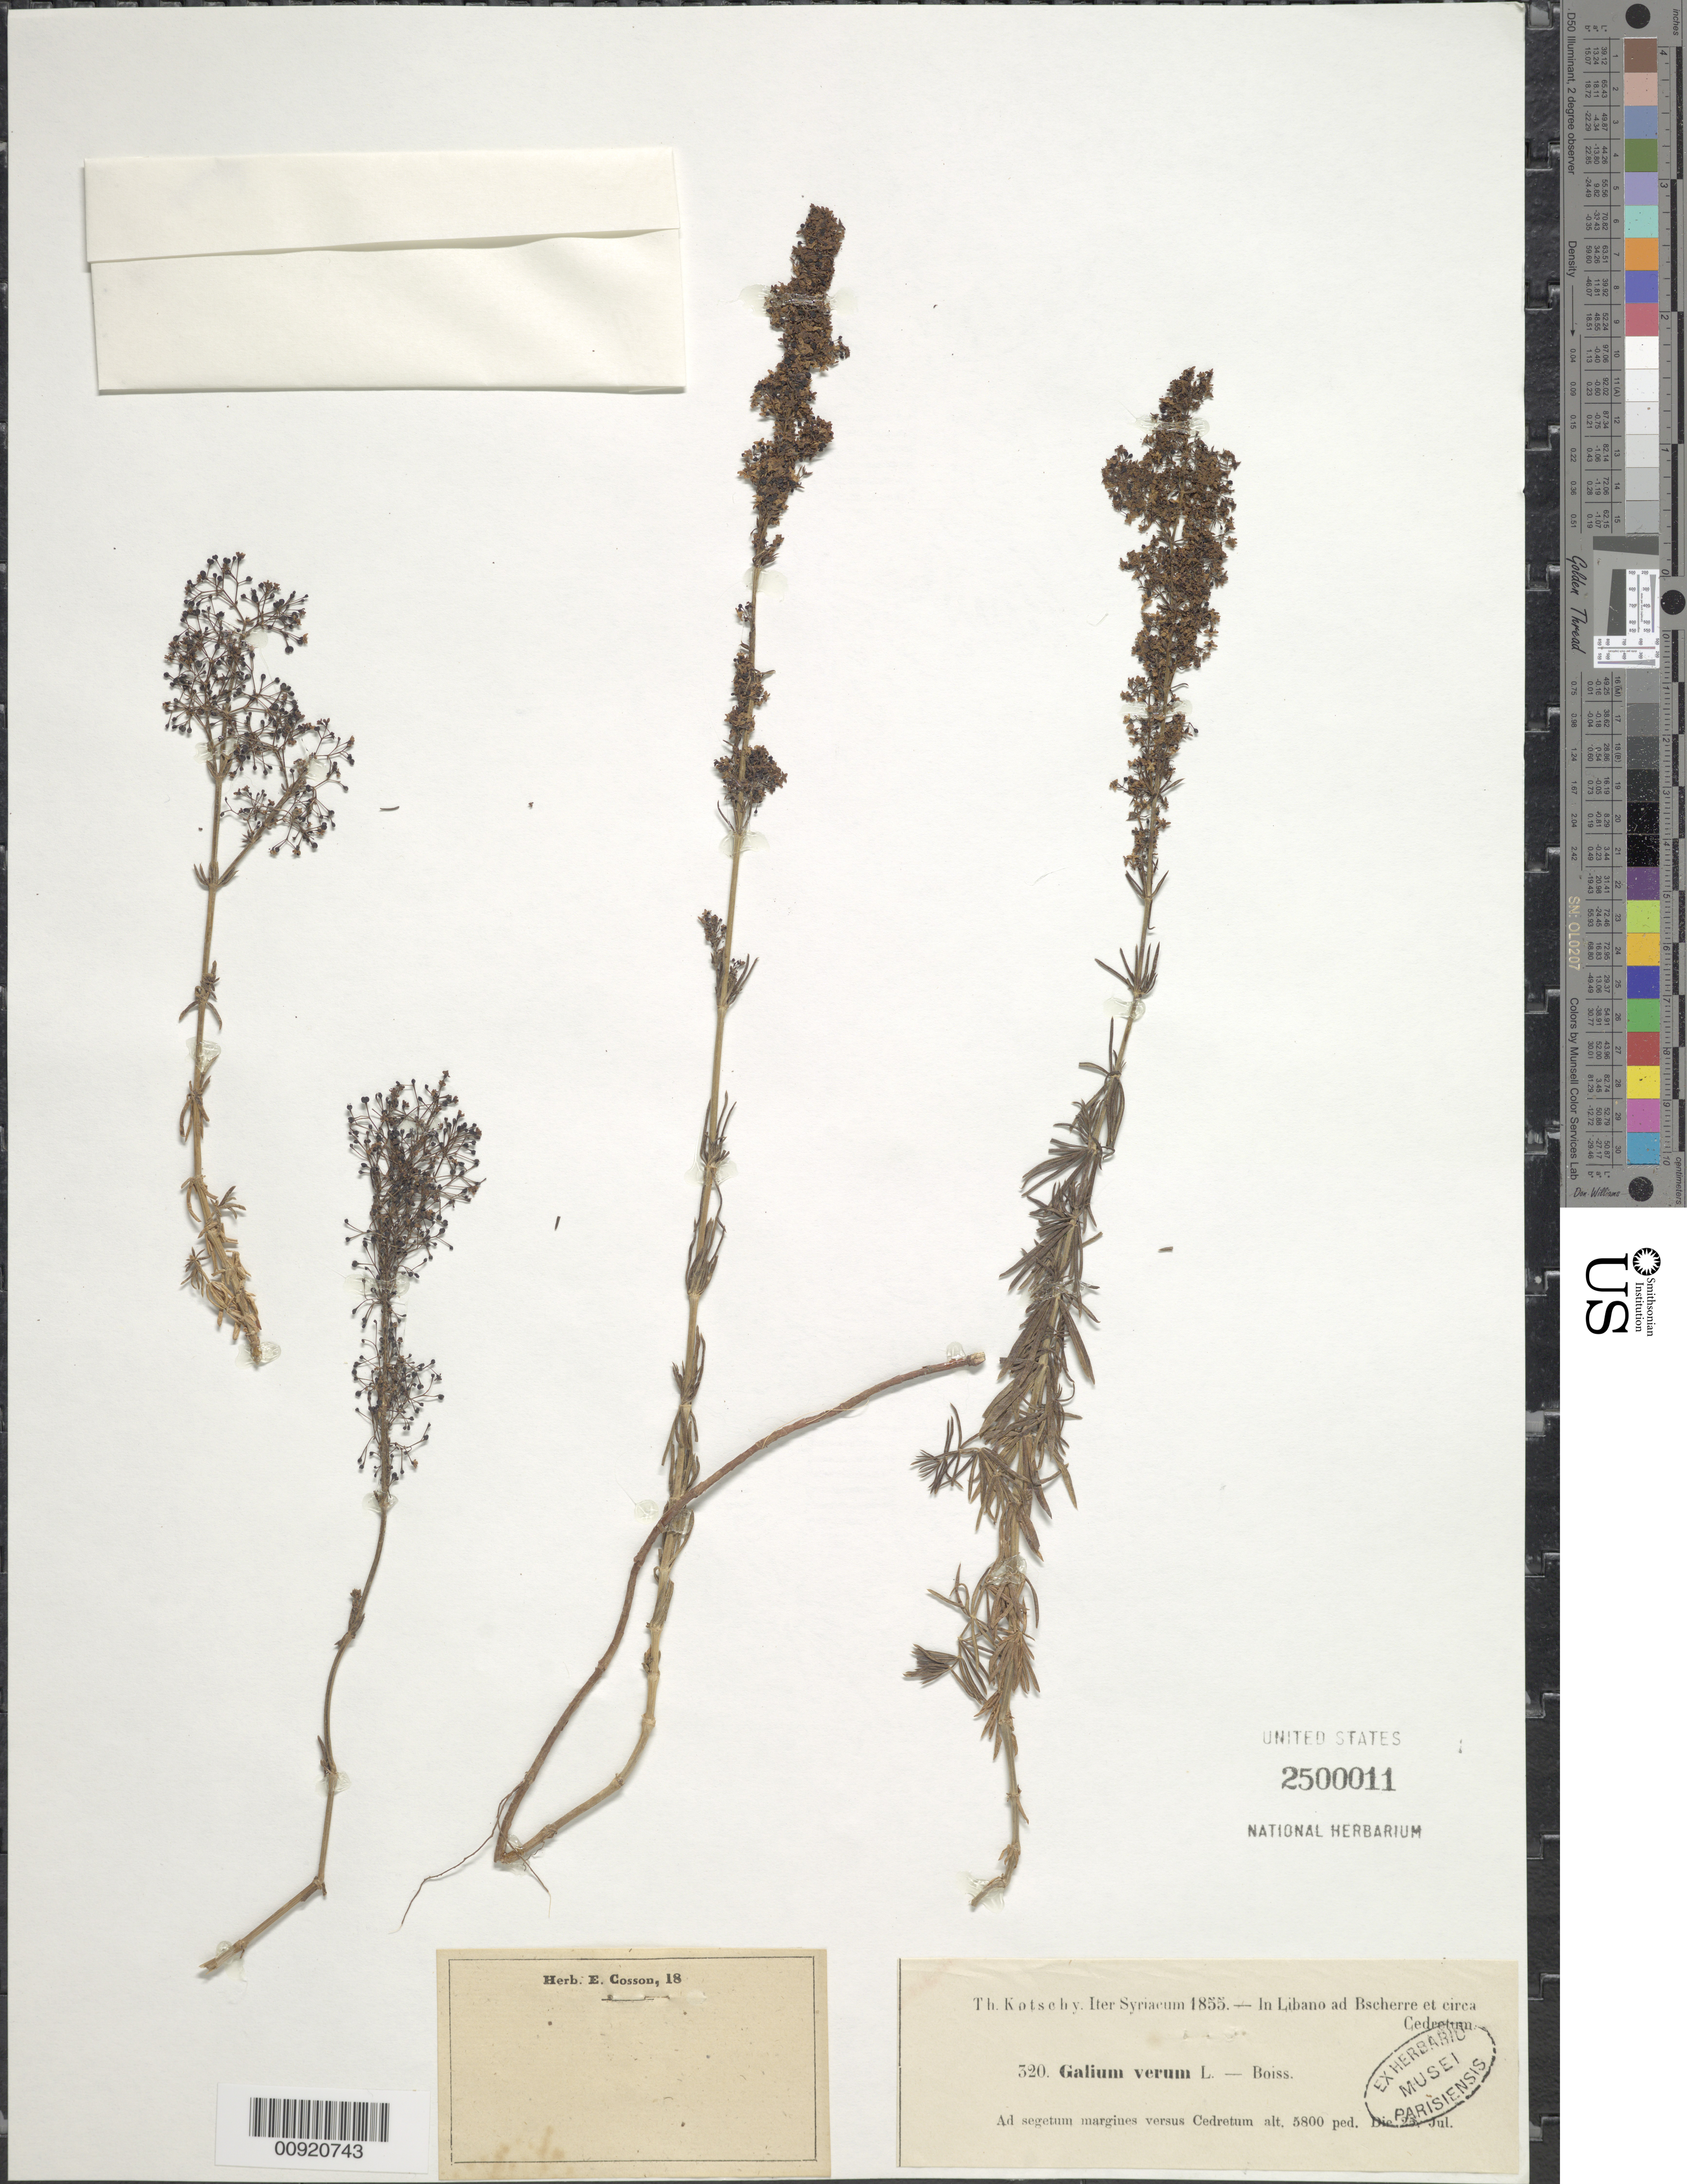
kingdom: Plantae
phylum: Tracheophyta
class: Magnoliopsida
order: Gentianales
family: Rubiaceae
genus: Galium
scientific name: Galium verum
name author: L.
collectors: K. G. Kotschy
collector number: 320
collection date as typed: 25 Jul 1855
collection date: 1855-07-25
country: Lebanon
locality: In Libano ad bscherre et circa Cedretum: Ad segetum margines versus Cedretum alt. 5800 ped.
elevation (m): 1768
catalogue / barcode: US 2500011